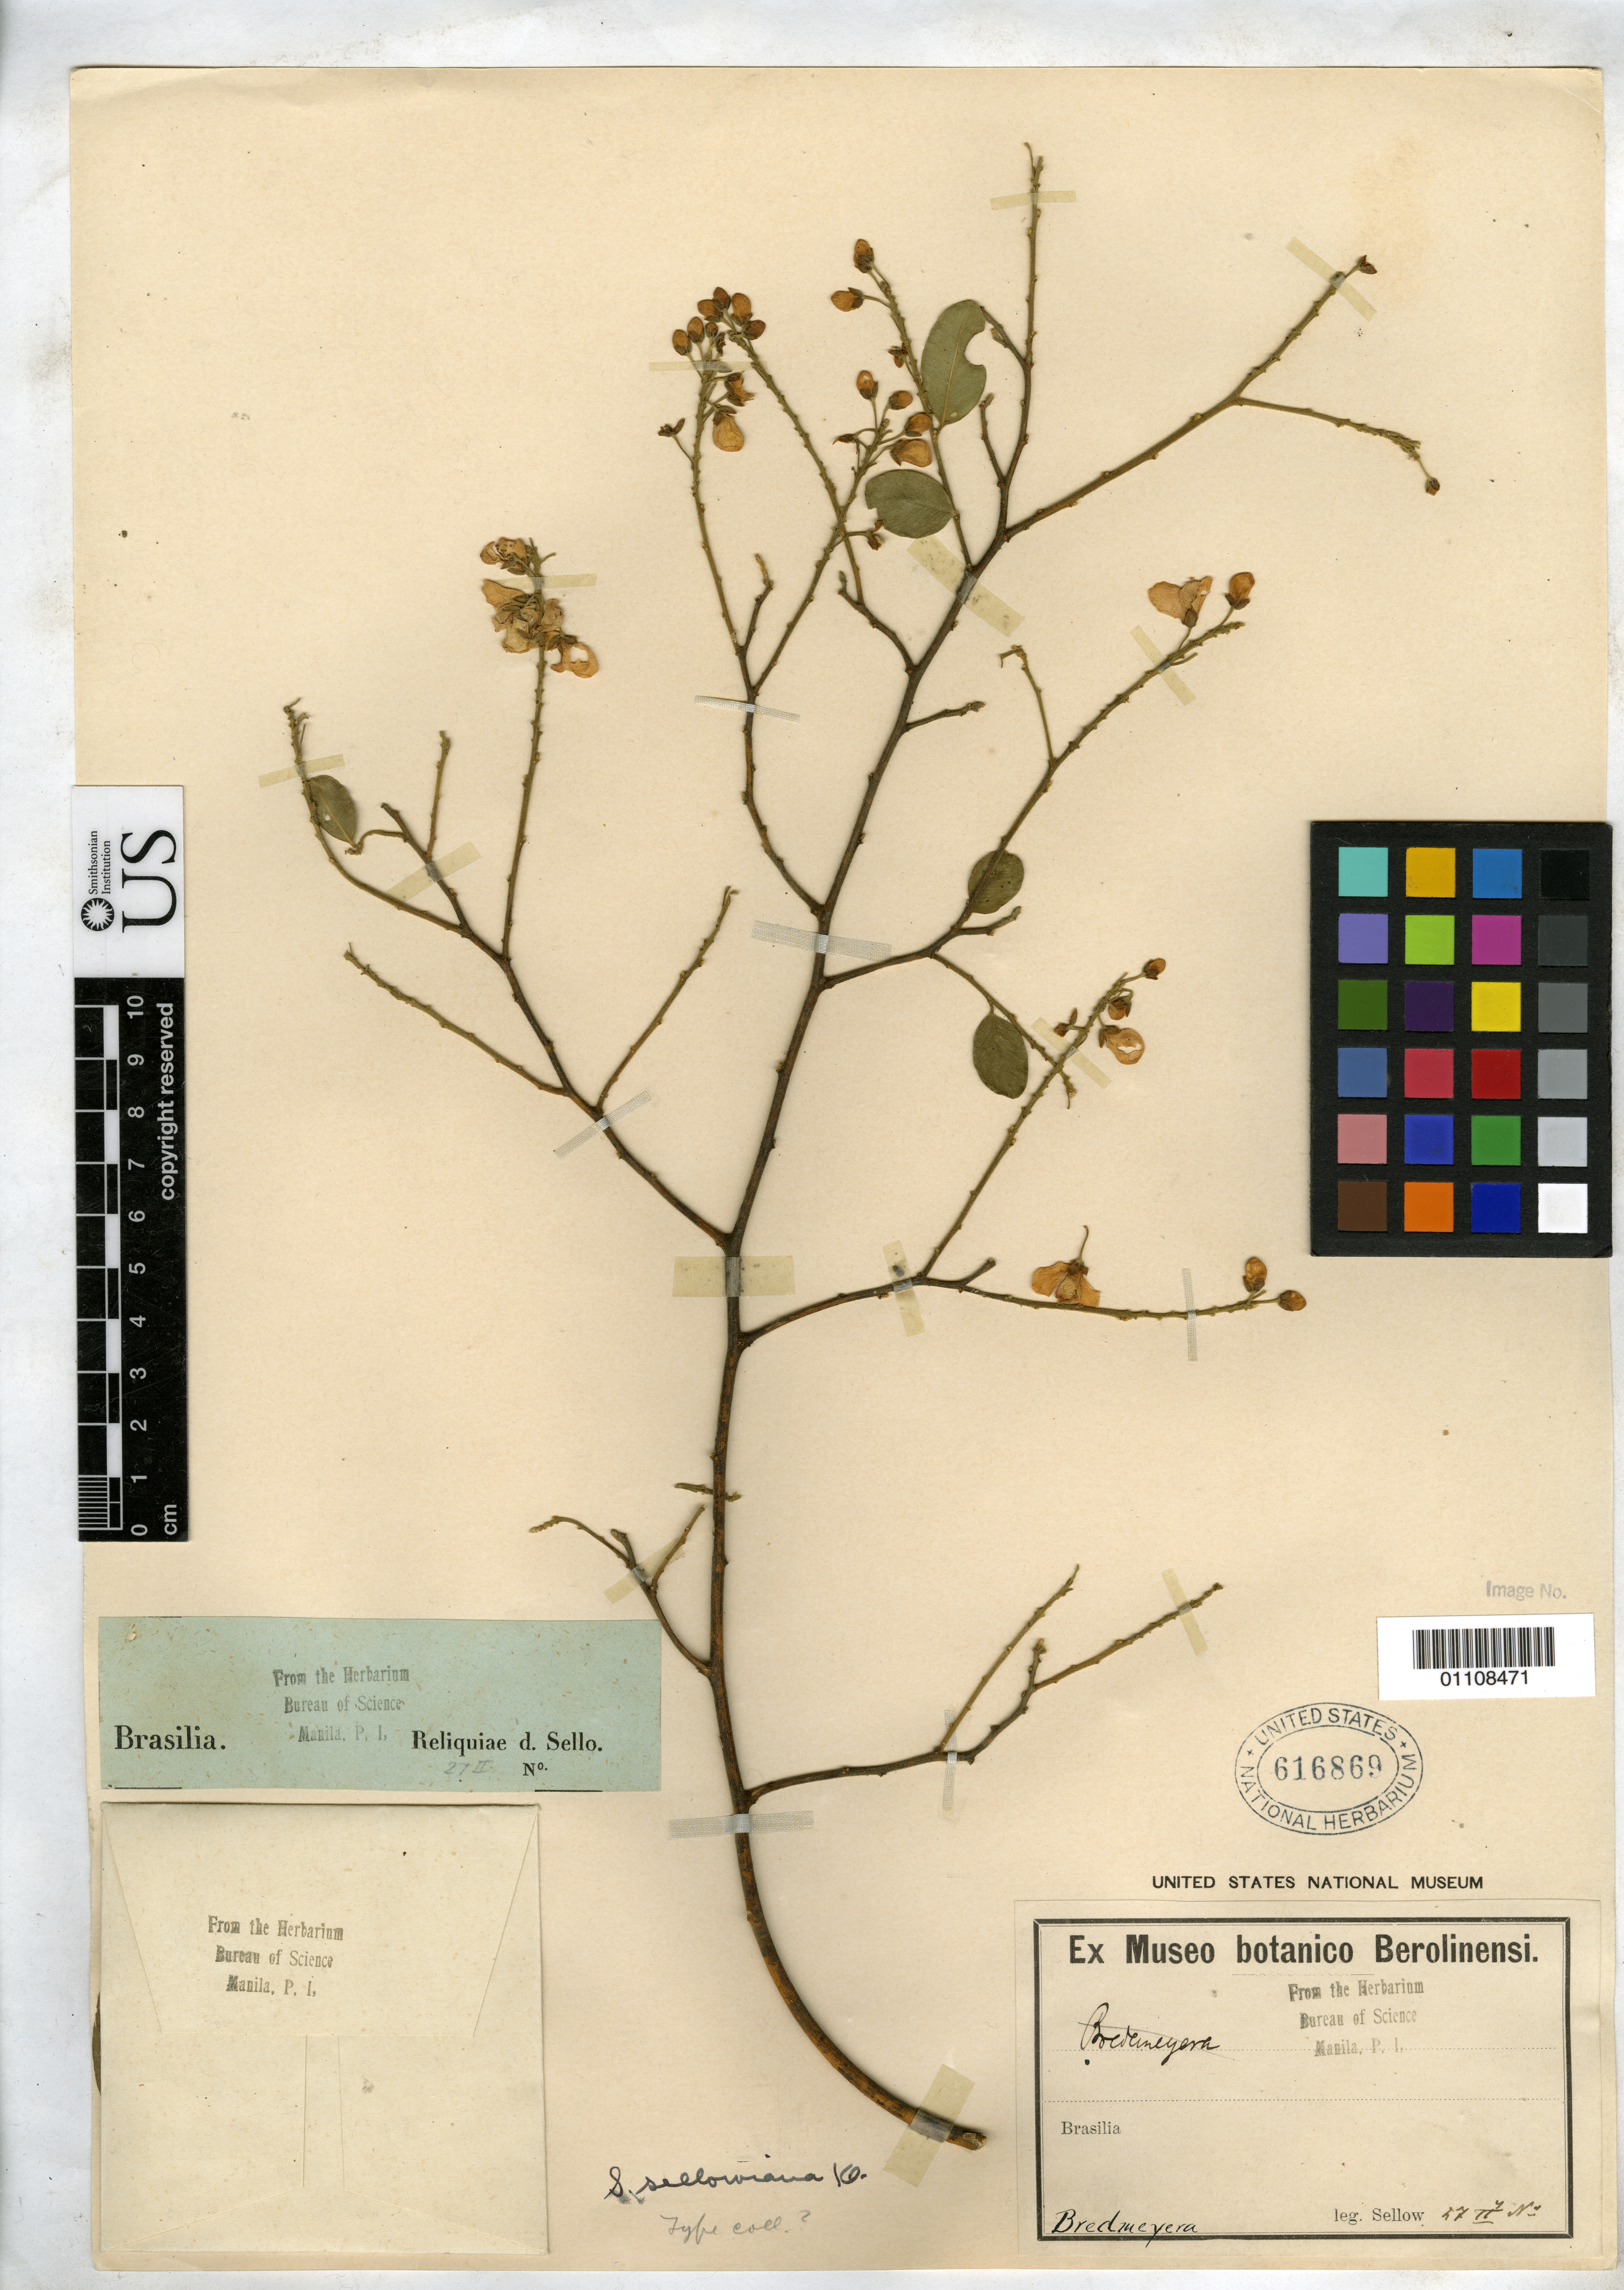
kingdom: Plantae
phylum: Tracheophyta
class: Magnoliopsida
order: Fabales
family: Polygalaceae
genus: Securidaca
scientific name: Securidaca sellowiana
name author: Klotzsch ex A.W. Benn.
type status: Possible Type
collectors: F. Sellow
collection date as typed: no date; collector lived 1789-1831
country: Brazil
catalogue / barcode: US 616869